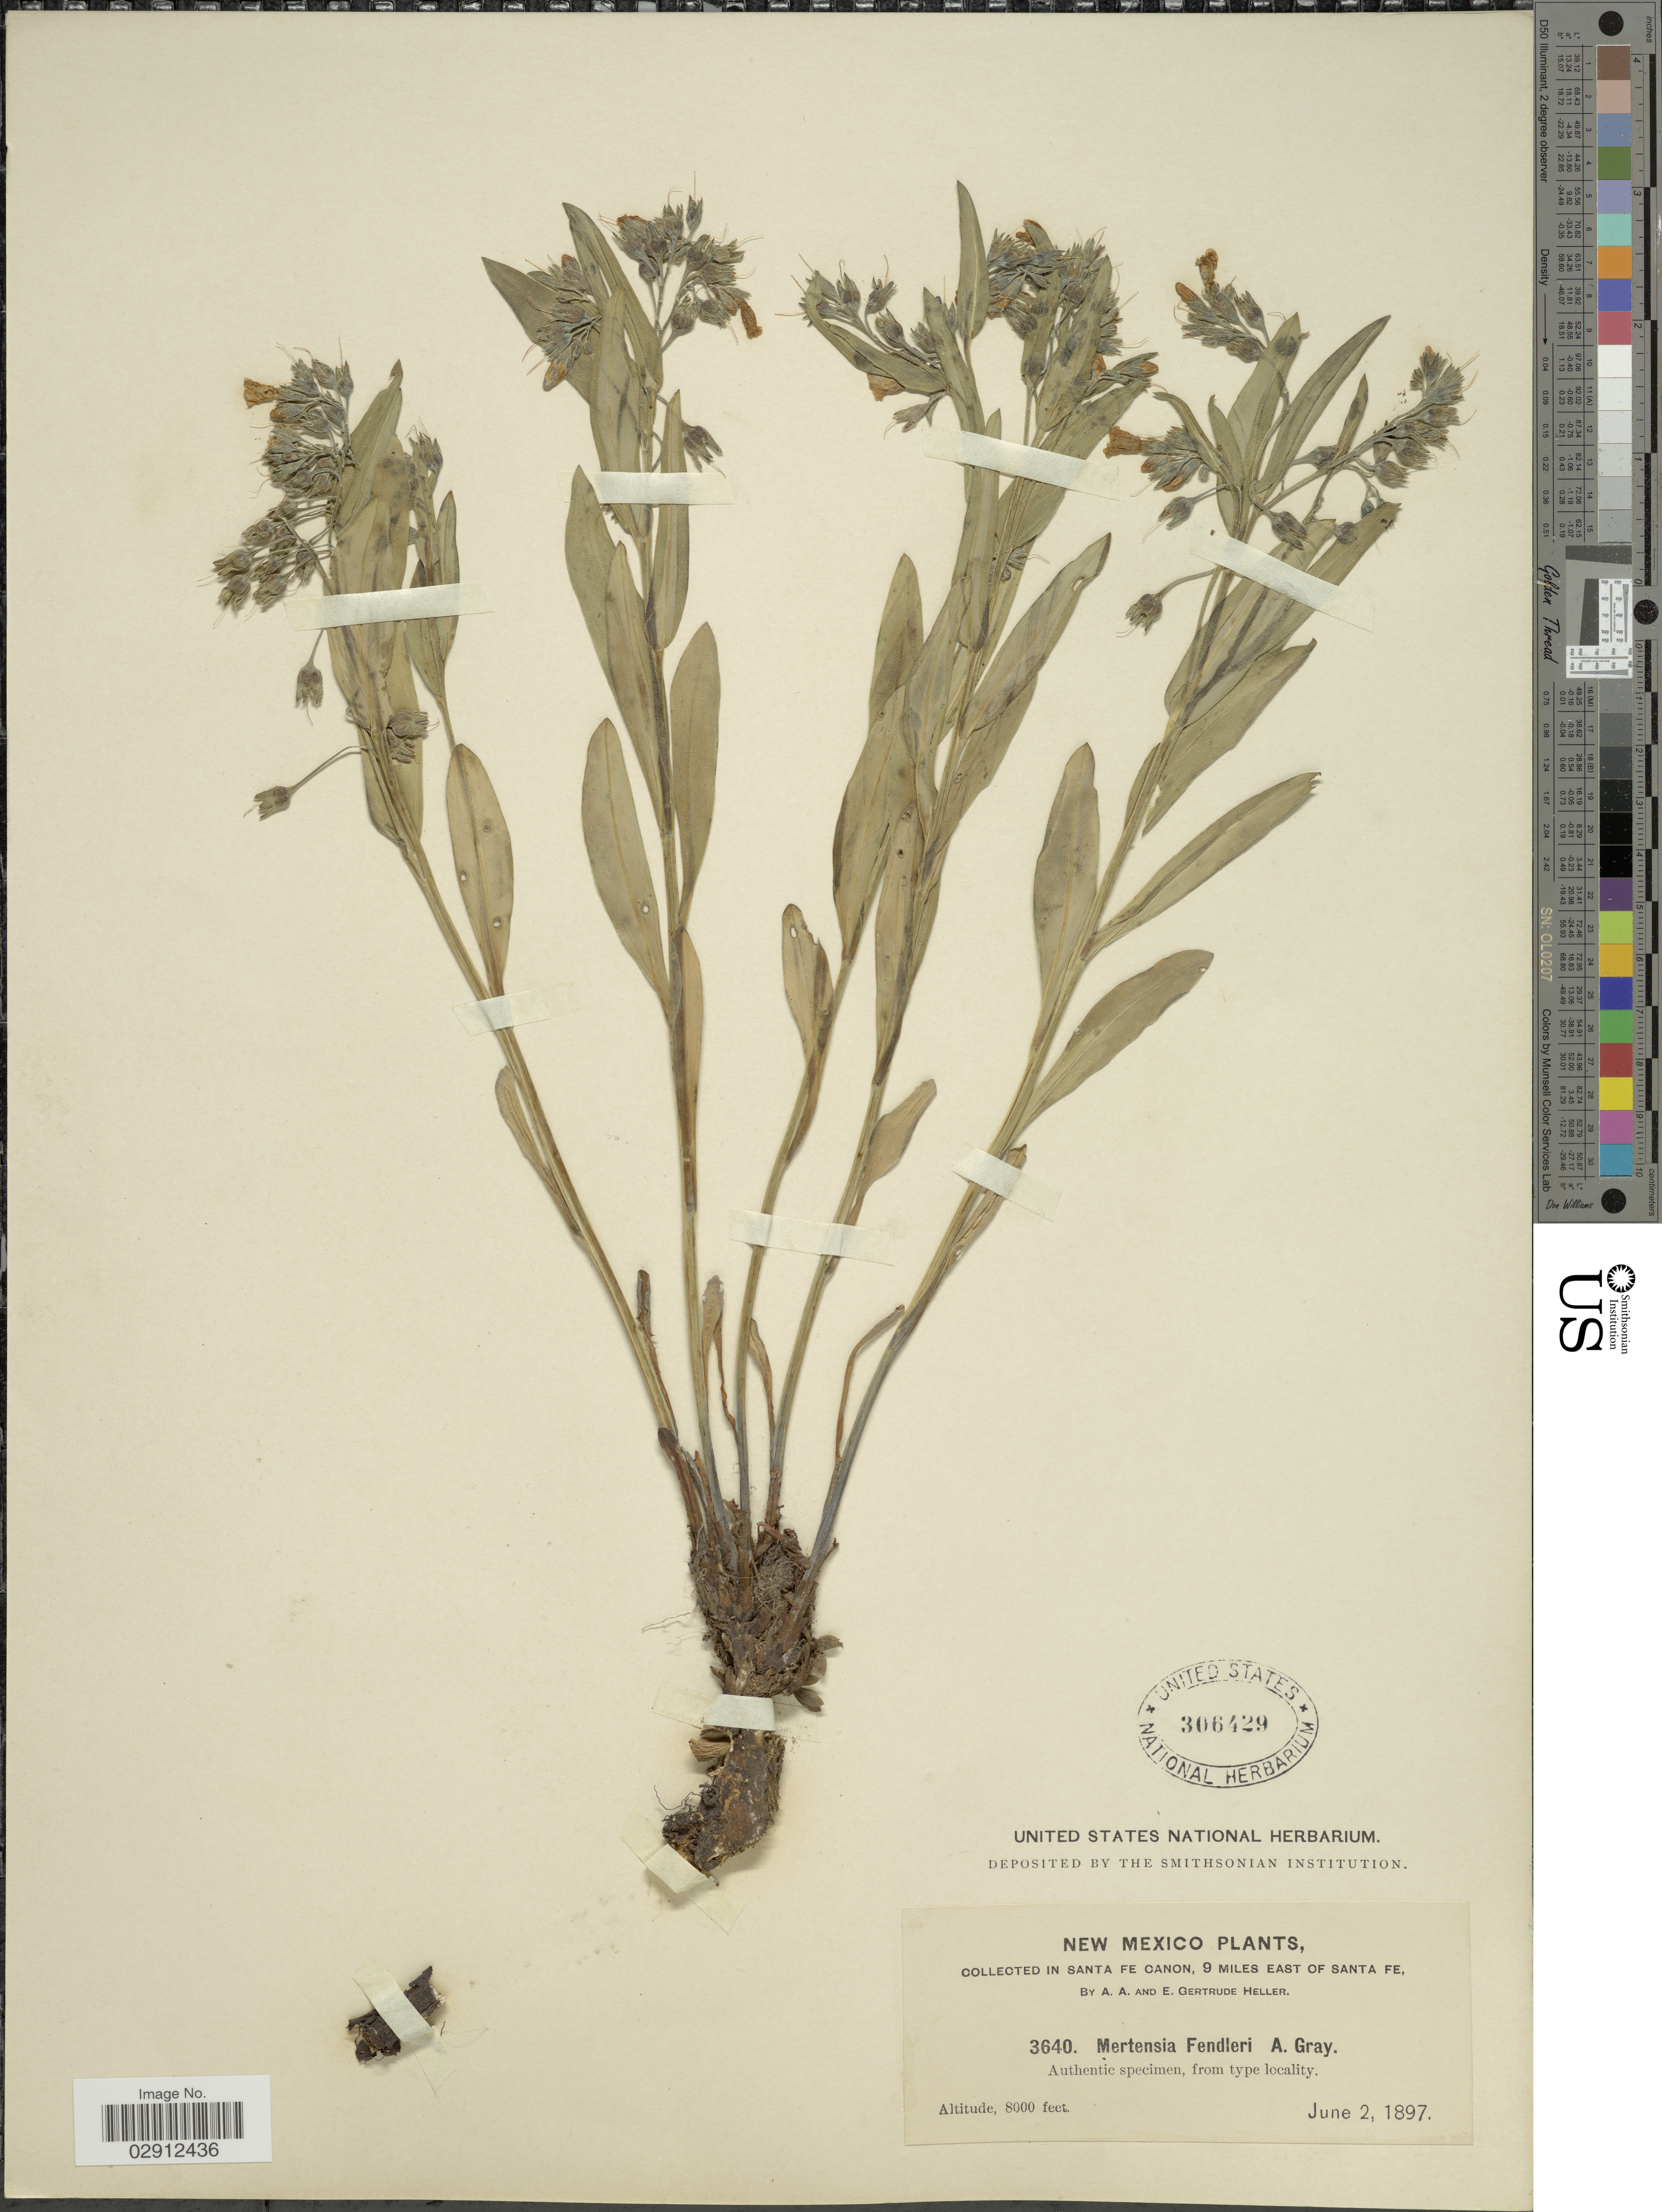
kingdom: Plantae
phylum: Tracheophyta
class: Magnoliopsida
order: Boraginales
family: Boraginaceae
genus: Mertensia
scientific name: Mertensia lanceolata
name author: (Pursh) DC. ex A. DC.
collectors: A. A. Heller & E. Gertrude Heller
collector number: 3640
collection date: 1897-06-02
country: United States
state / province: New Mexico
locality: Santa Fe Canon, 9 miles east of Santa Fe.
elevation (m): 2438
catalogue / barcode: US 306429